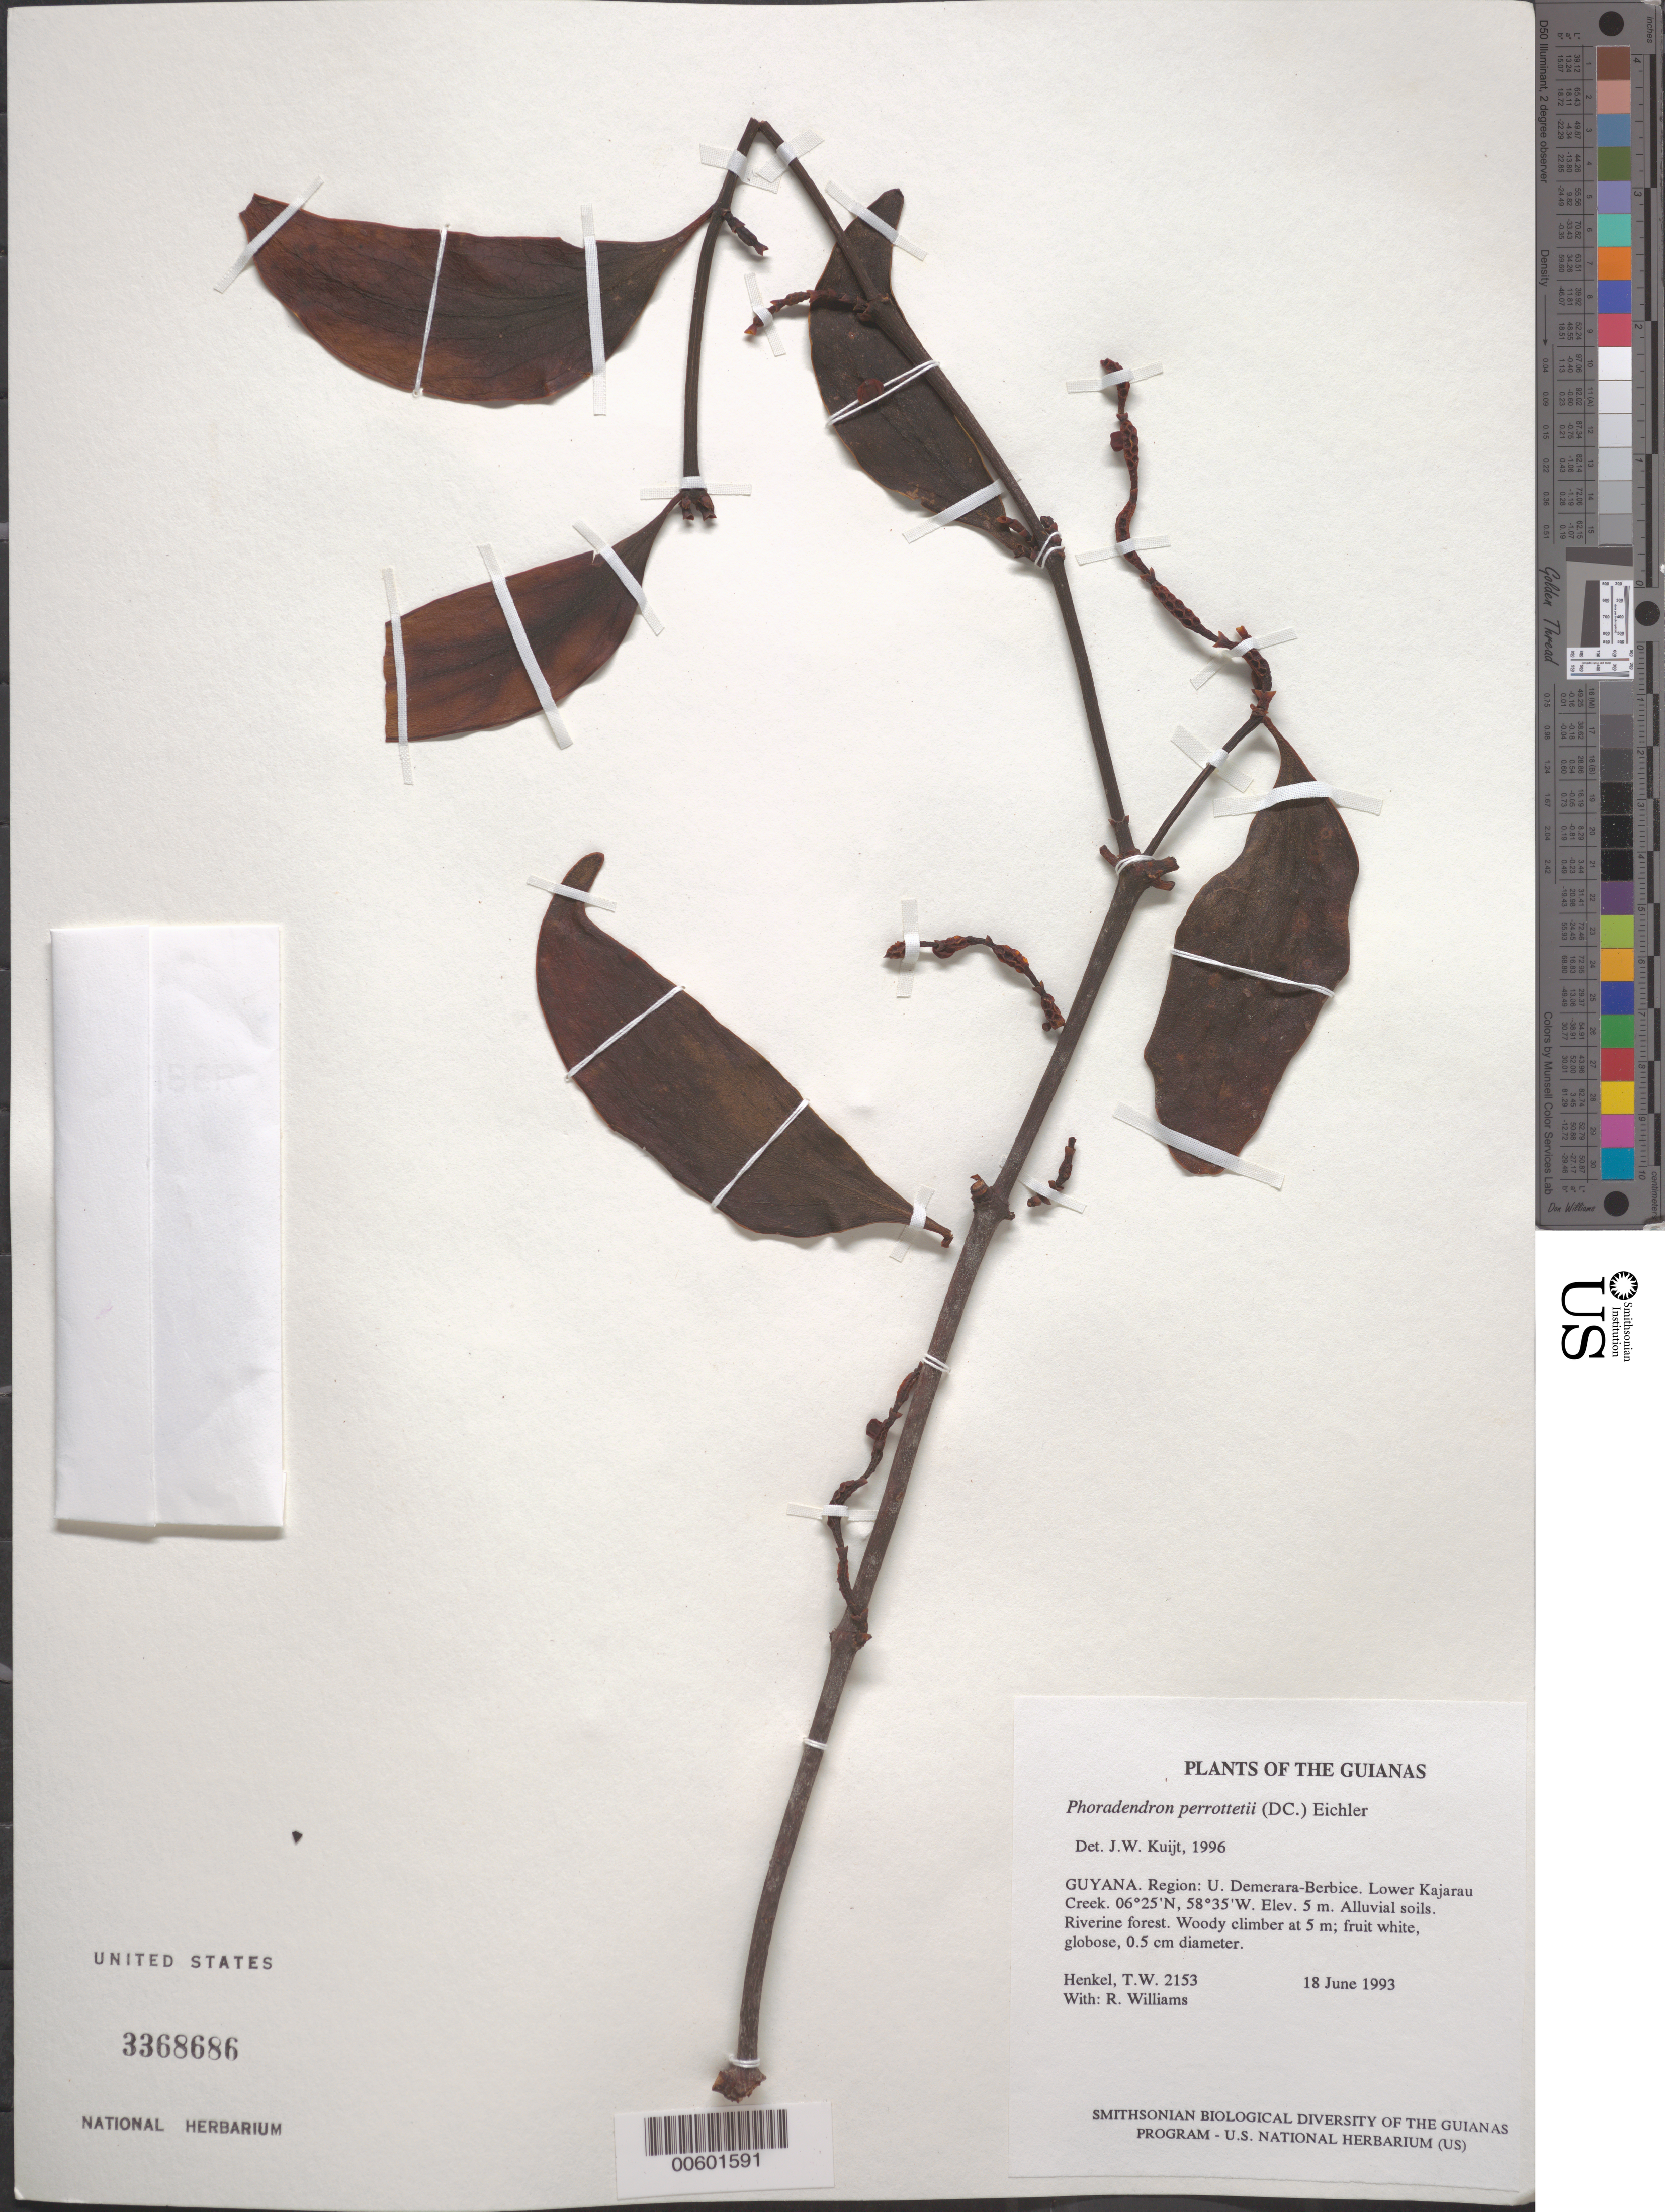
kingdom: Plantae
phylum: Tracheophyta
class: Magnoliopsida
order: Santalales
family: Viscaceae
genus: Phoradendron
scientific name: Phoradendron perrottetii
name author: (DC.) Eichler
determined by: Kuijt, Job, (CANADA)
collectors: T. Henkel & R. Williams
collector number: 2153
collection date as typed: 18 June 1993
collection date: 1993-06-18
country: Guyana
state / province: U. Demerara-Berbice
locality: Lower Kajarau Creek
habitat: Alluvial soils. Riverine forest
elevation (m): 5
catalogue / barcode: US 3368686